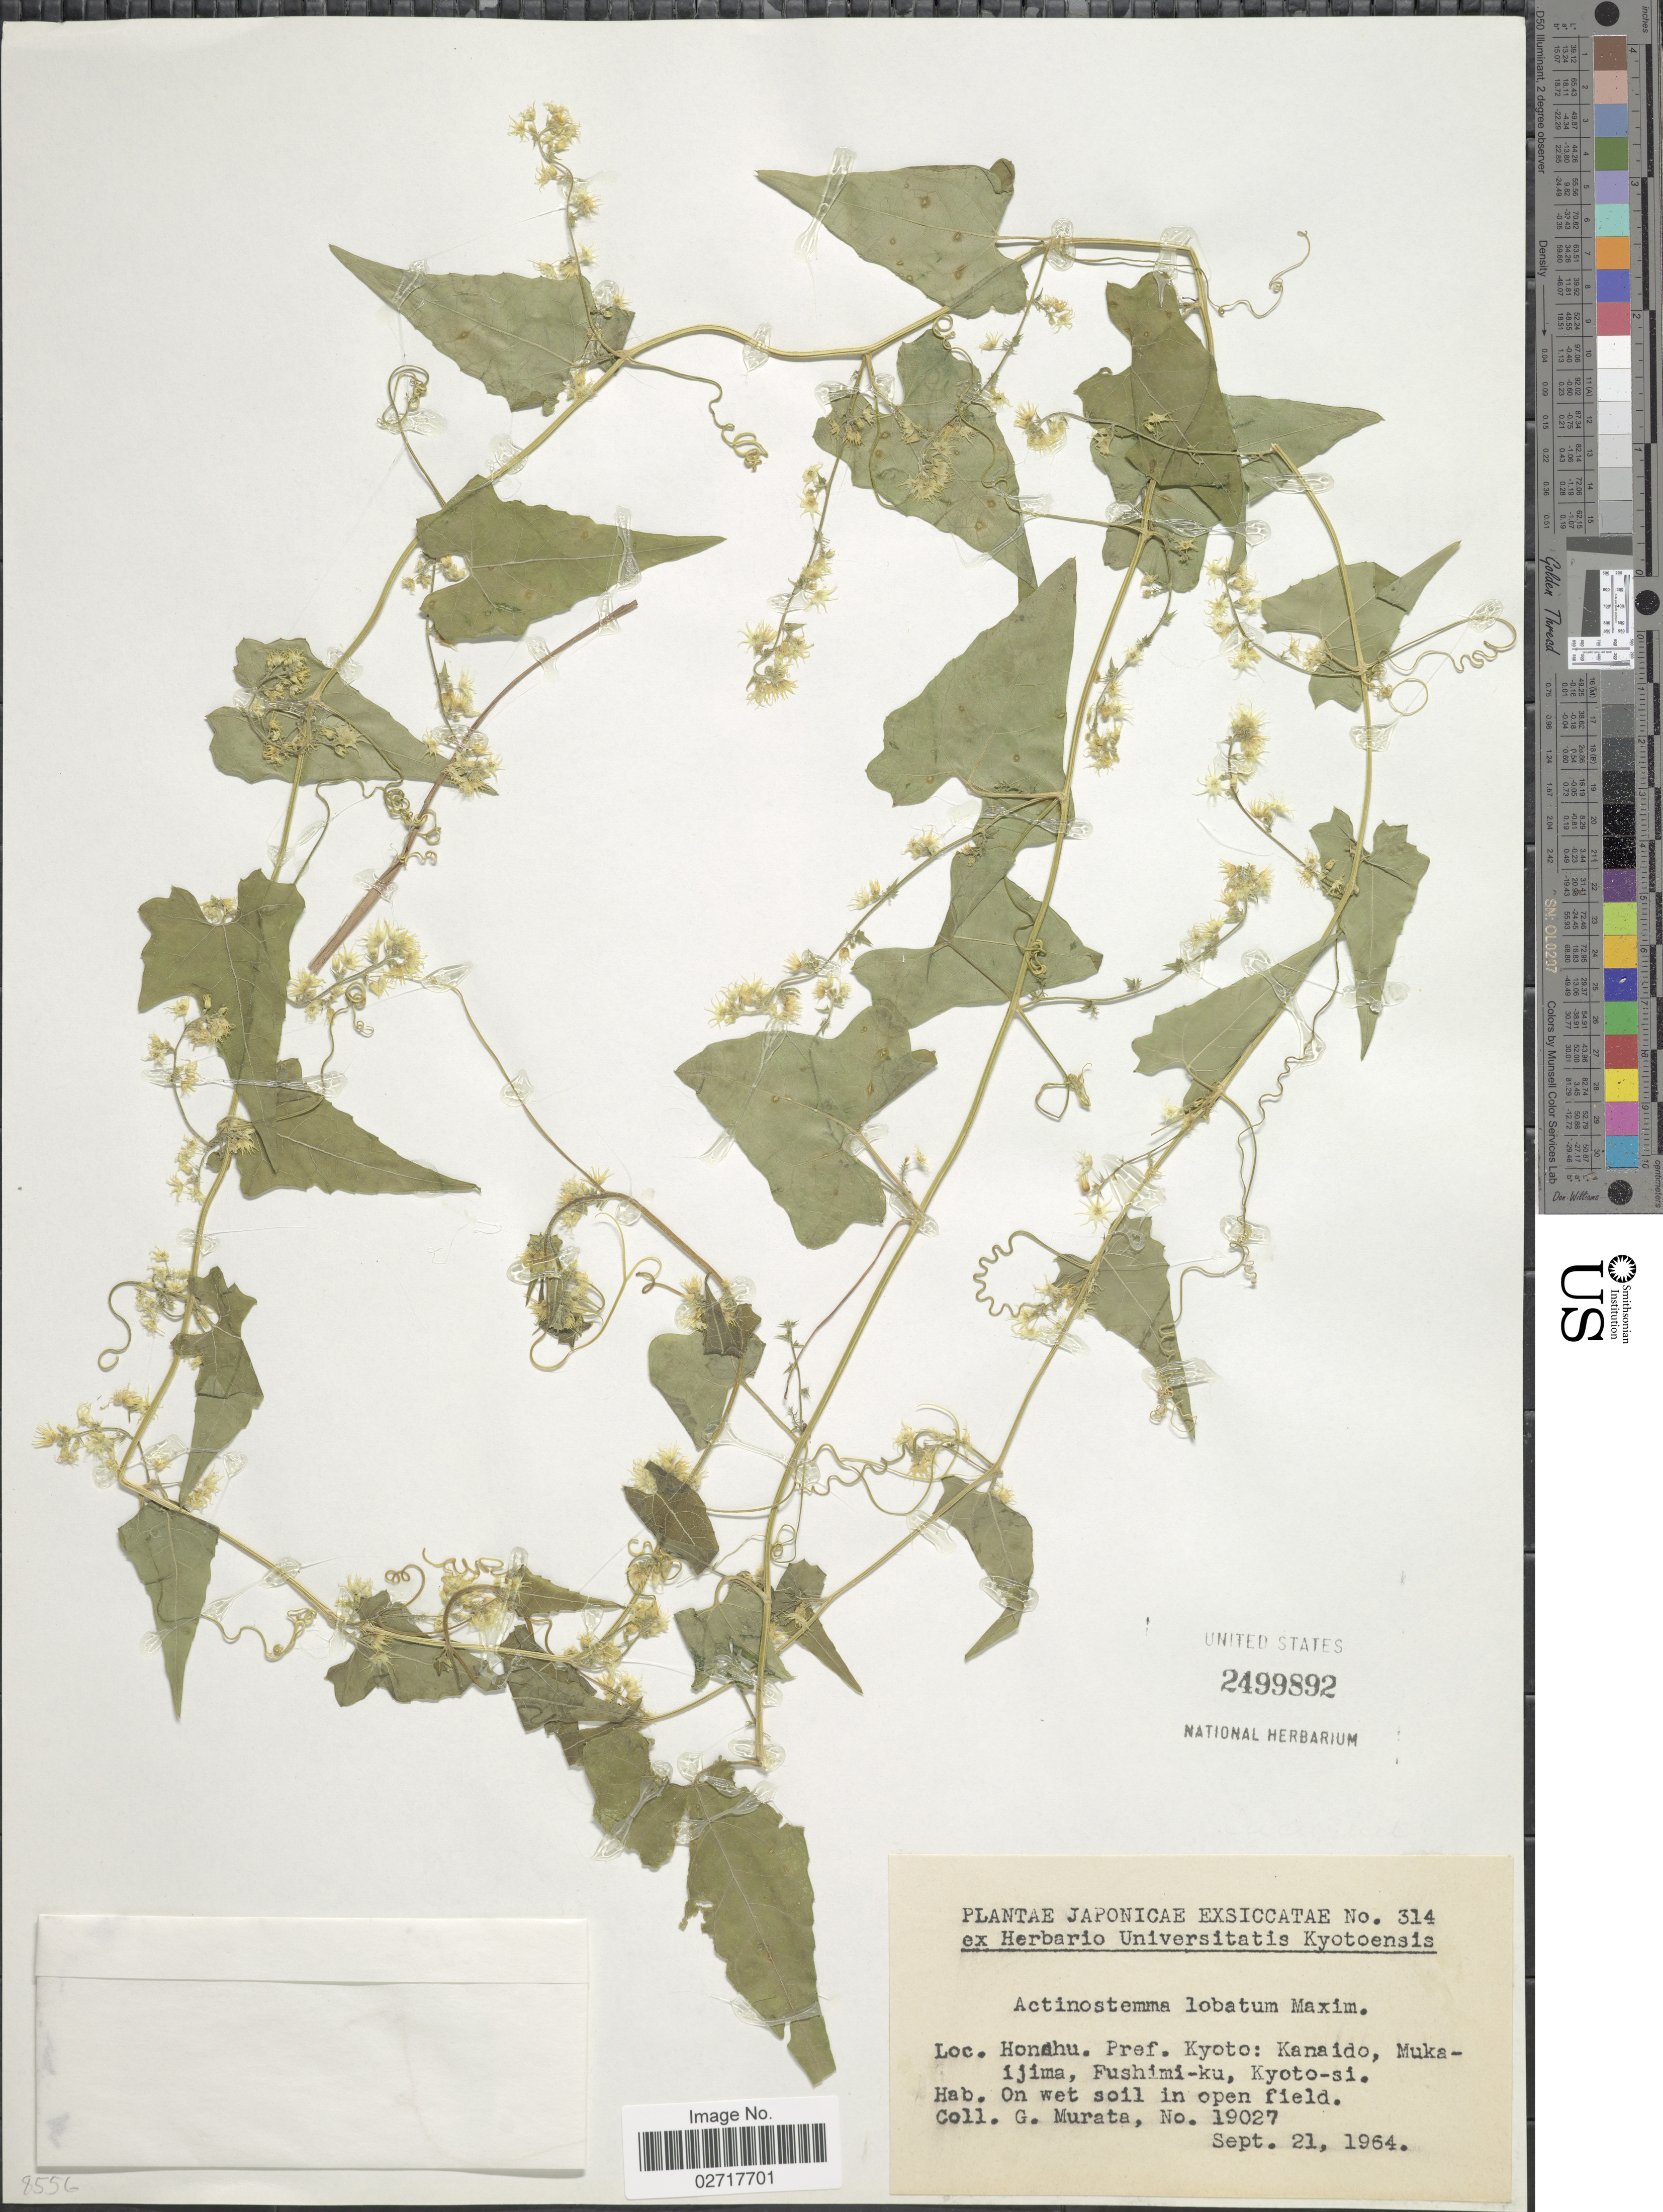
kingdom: Plantae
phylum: Tracheophyta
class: Magnoliopsida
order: Cucurbitales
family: Cucurbitaceae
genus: Actinostemma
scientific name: Actinostemma tenerum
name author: Griff.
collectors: G. Murata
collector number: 19027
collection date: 1964-09-21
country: Japan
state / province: Kyoto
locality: Honshu, Kanaido, Mukaijima, Fushimi-ku, Kyoto-si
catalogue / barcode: US 2499892